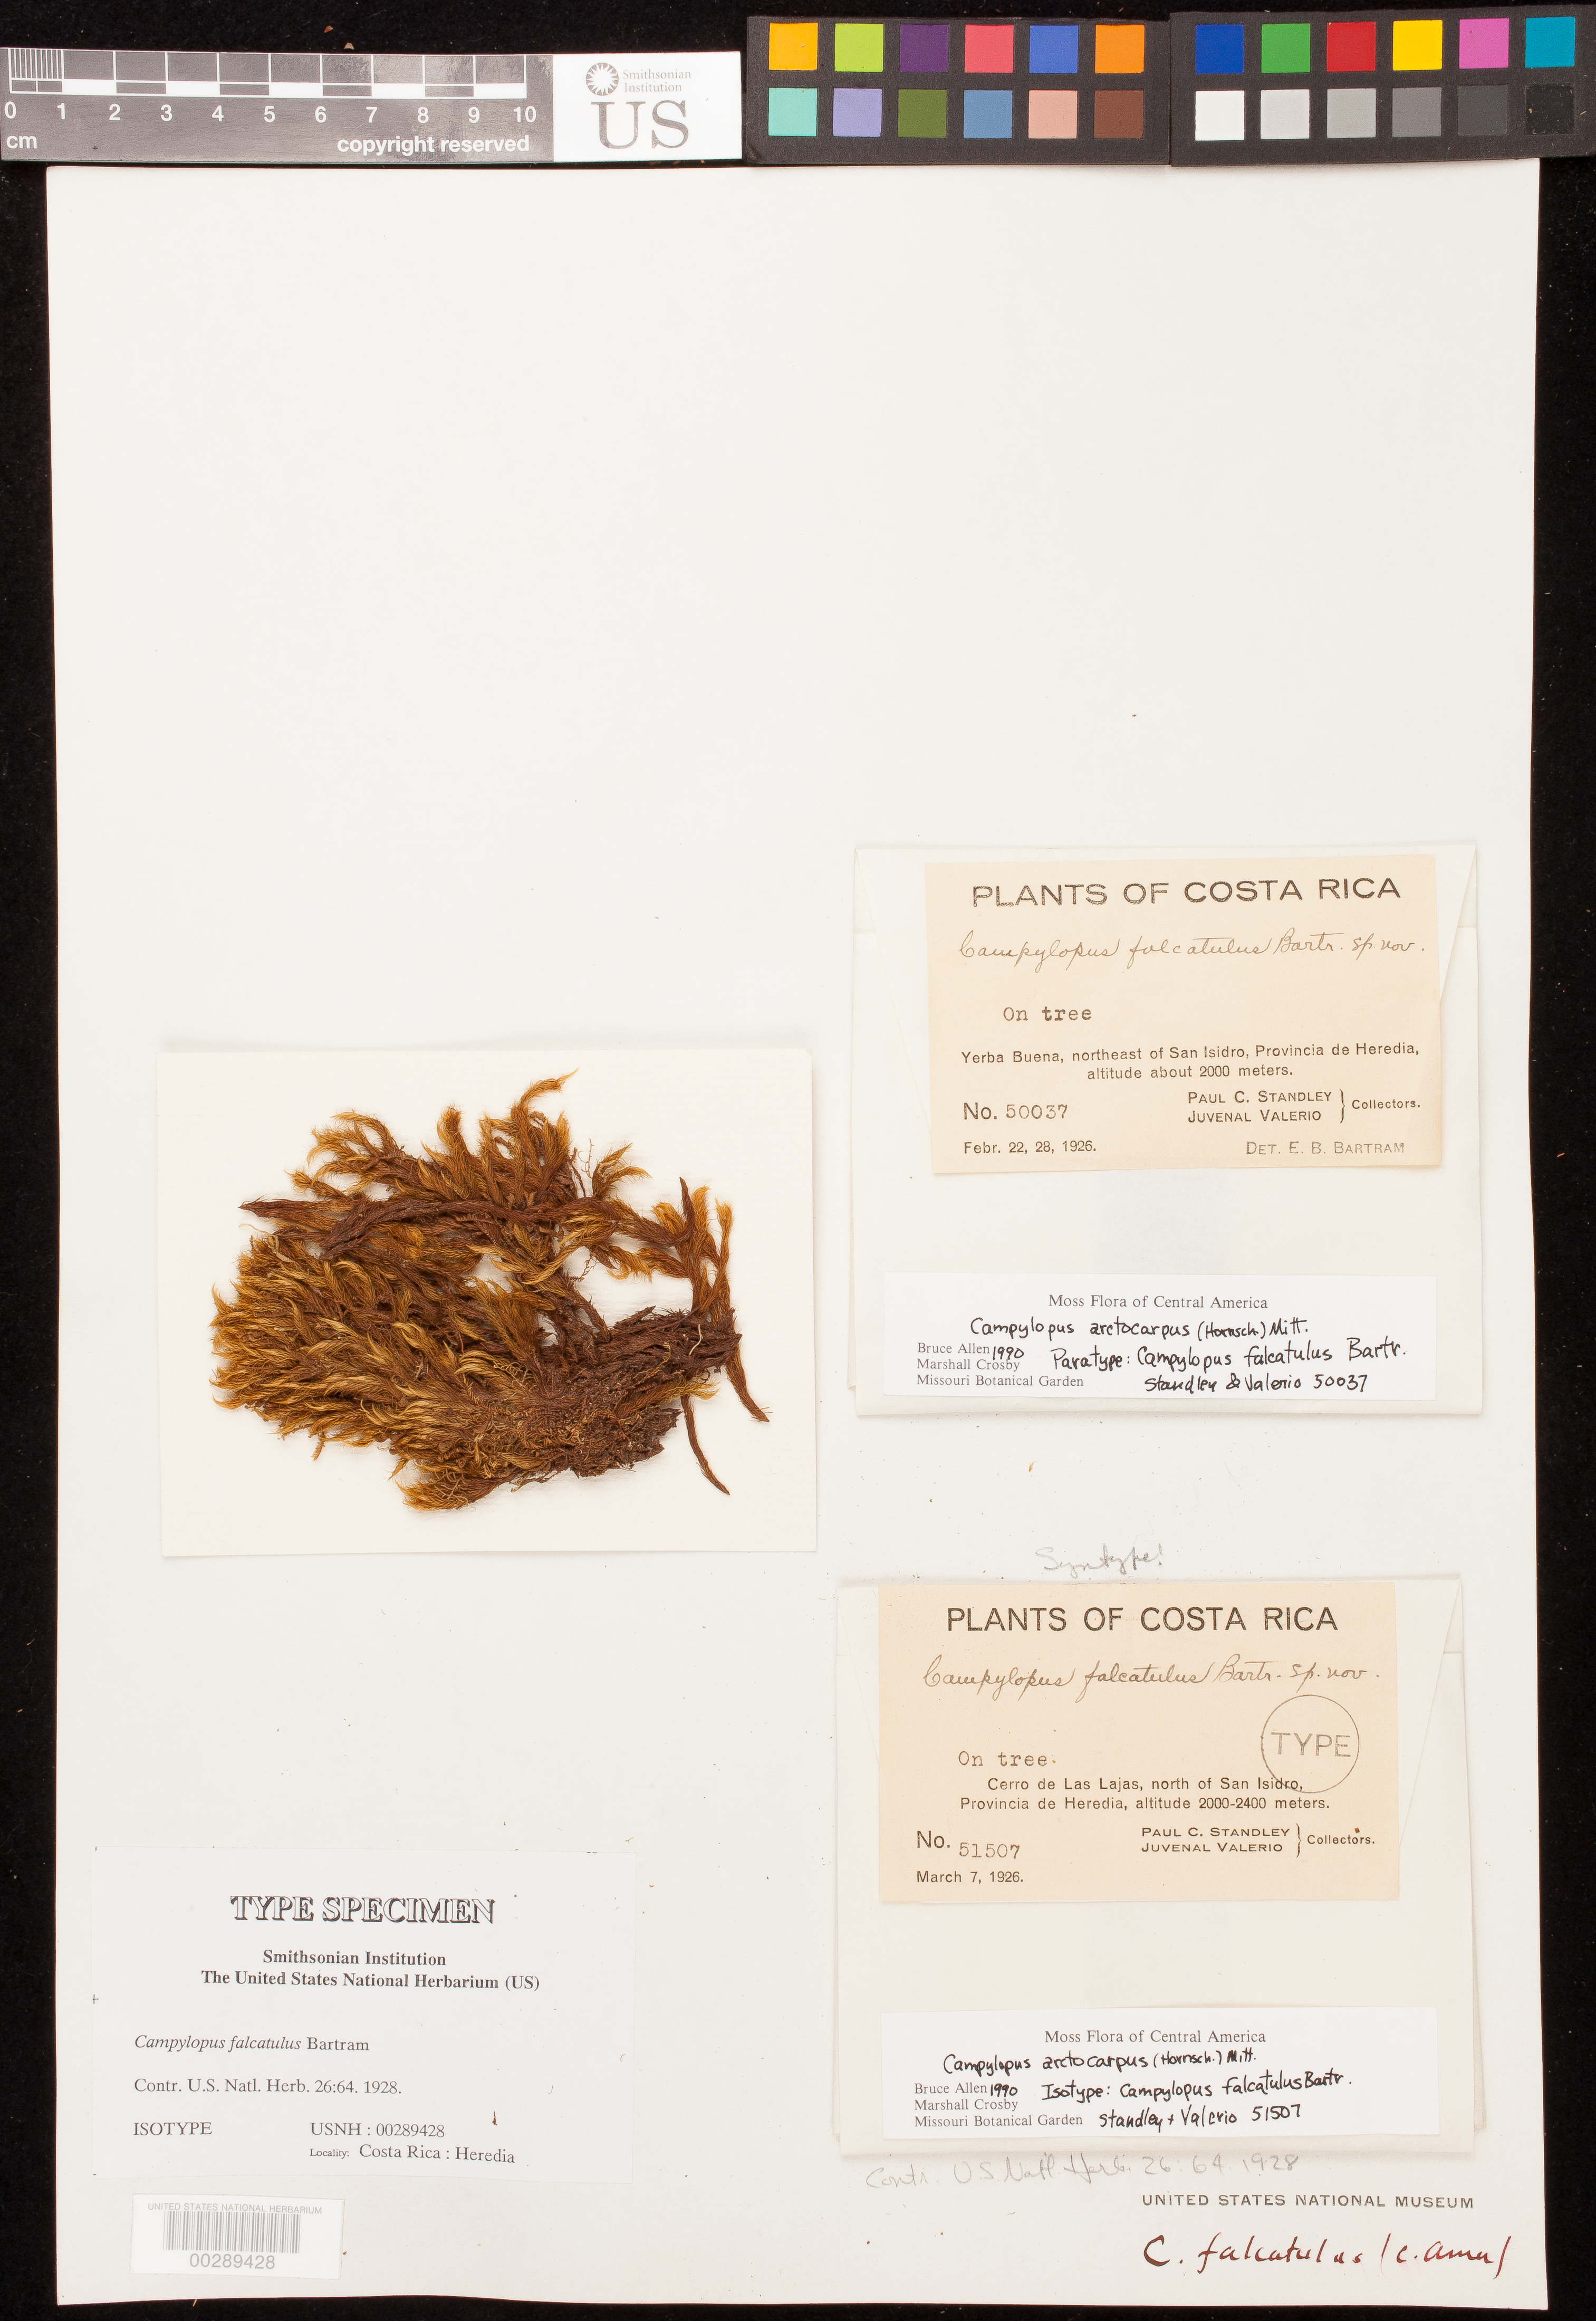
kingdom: Plantae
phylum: Bryophyta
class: Bryopsida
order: Dicranales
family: Leucobryaceae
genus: Campylopus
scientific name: Campylopus falcatulus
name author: E.B. Bartram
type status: Isotype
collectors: P. C. Standley & J. Valerio R.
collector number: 51507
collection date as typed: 07 Mar 1926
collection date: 1926-03-07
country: Costa Rica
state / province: Heredia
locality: Cerro de Las Lajas, N of San Isidro.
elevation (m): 2000